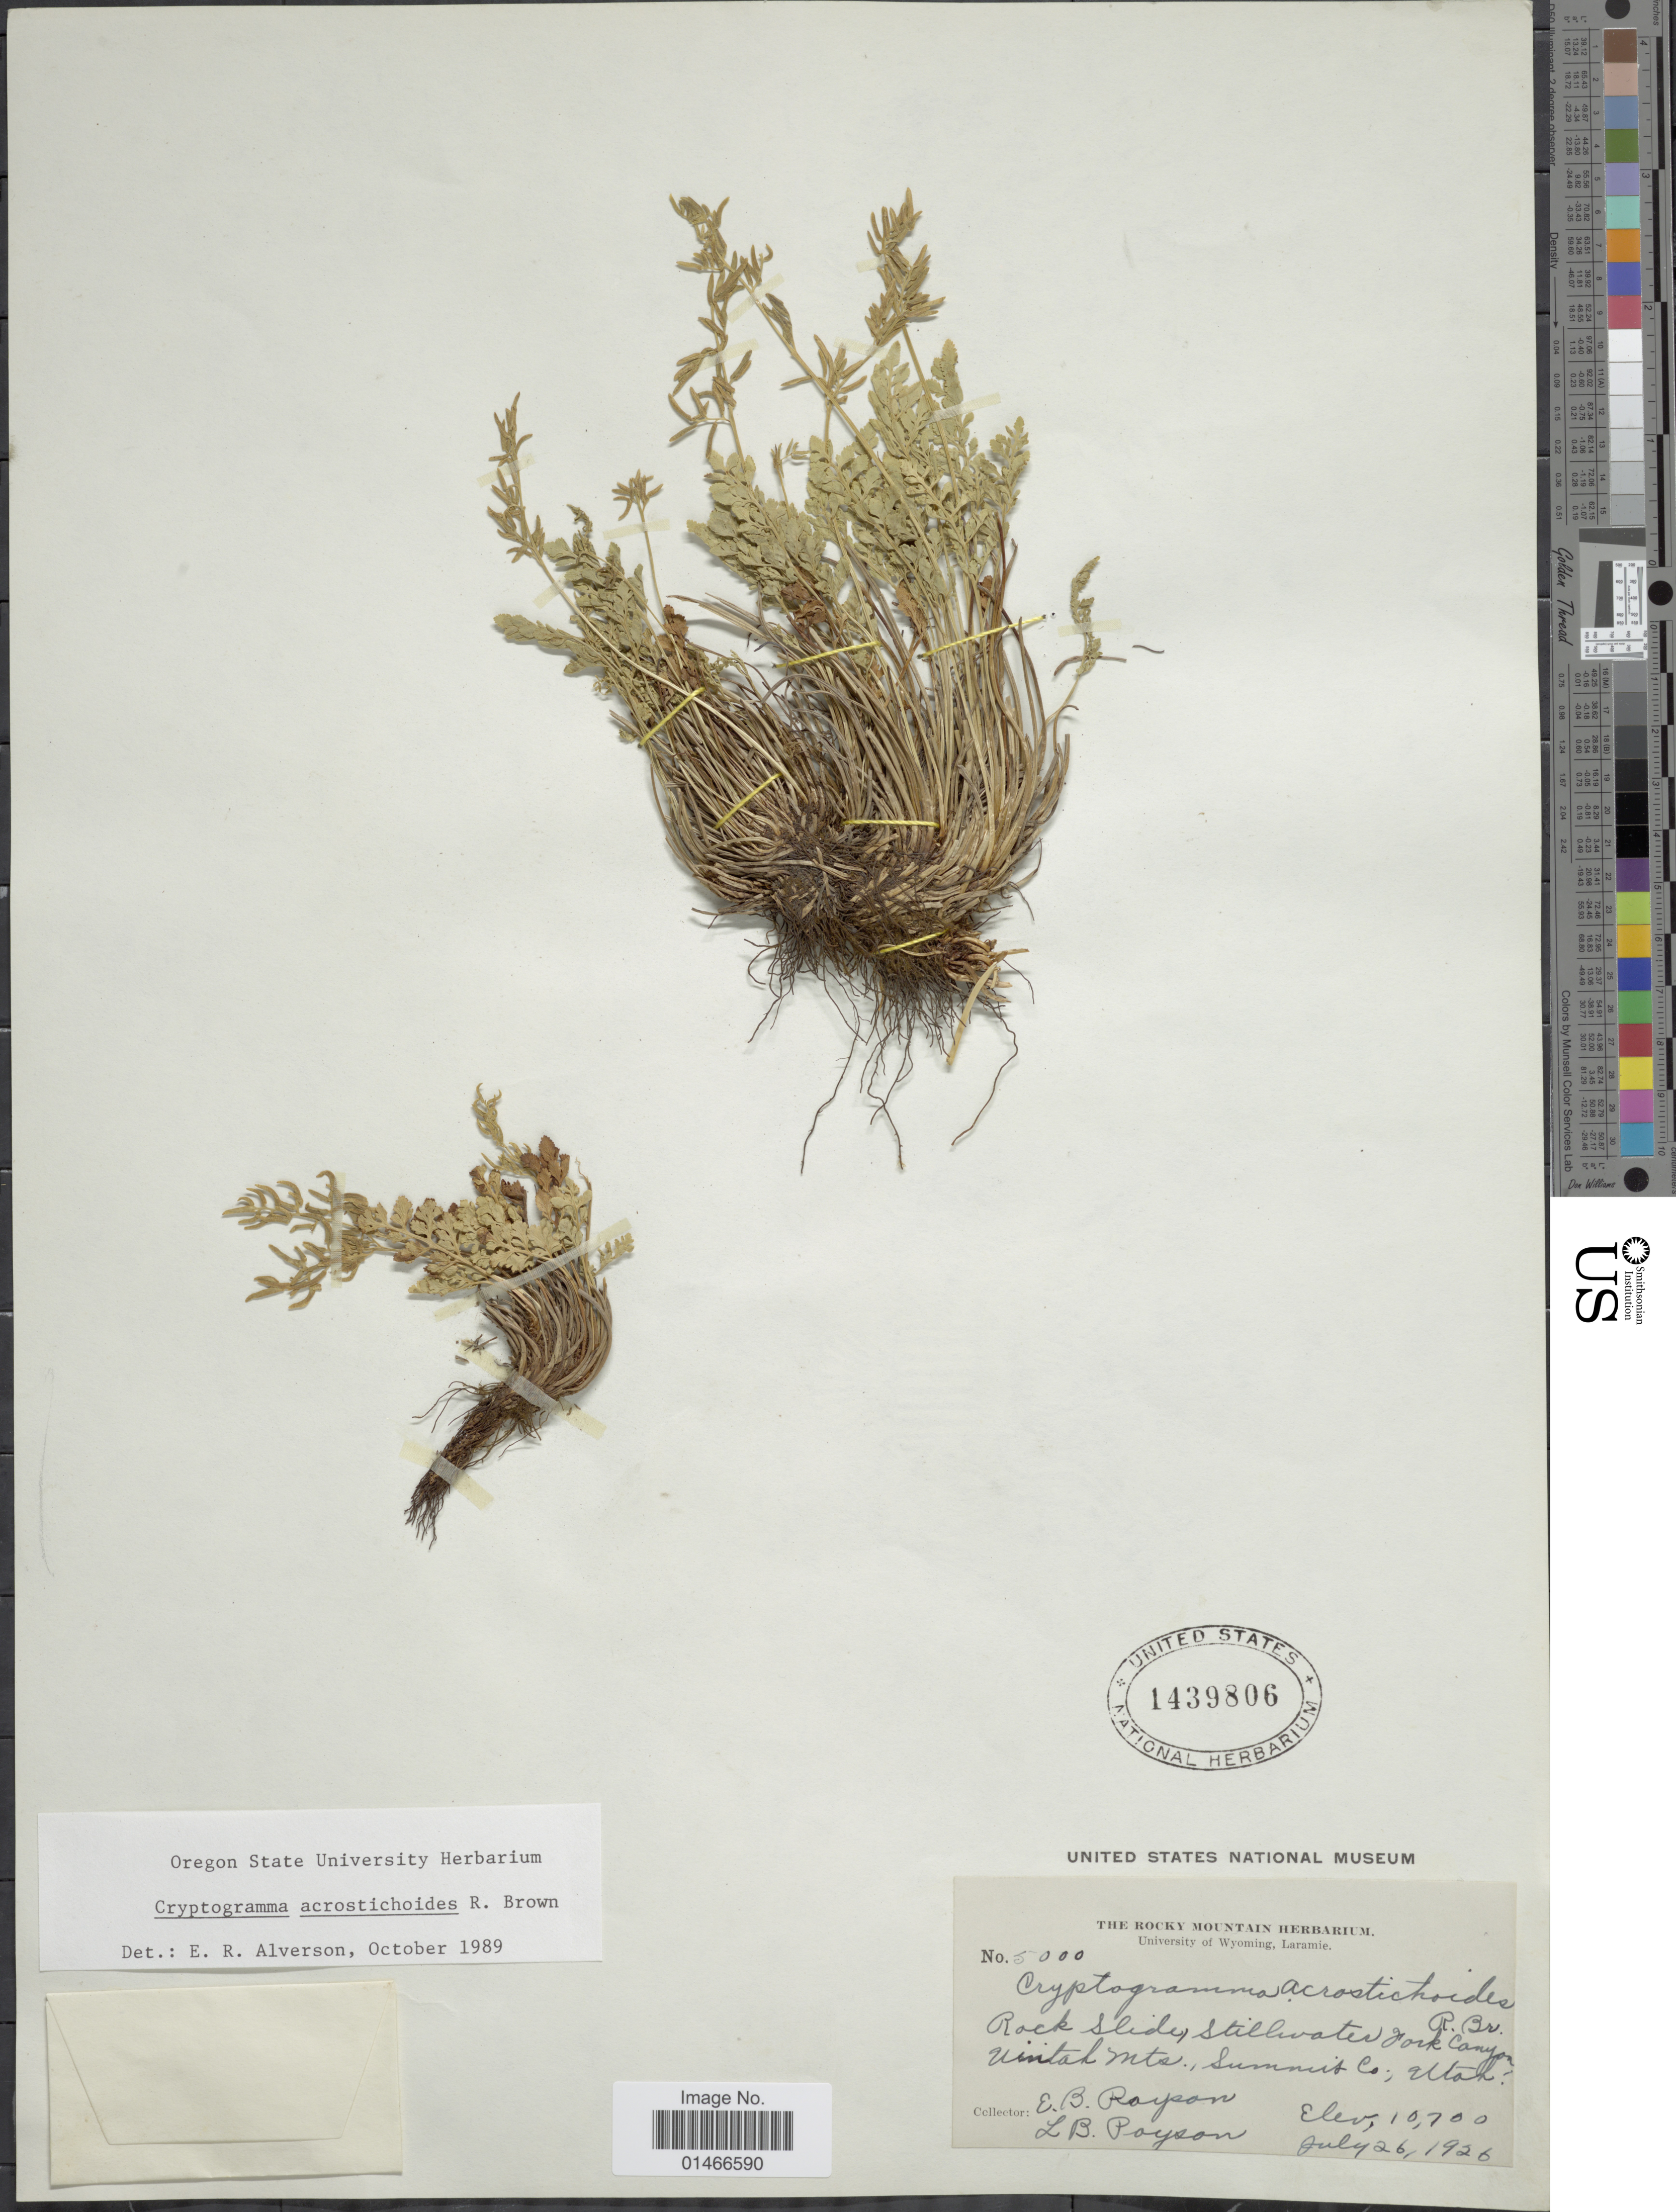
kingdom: Plantae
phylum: Tracheophyta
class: Polypodiopsida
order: Polypodiales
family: Pteridaceae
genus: Cryptogramma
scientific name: Cryptogramma acrostichoides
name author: R. Br.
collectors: E. B. Payson & L. Payson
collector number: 5000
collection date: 1926-07-26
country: United States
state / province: Utah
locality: Rock slide, Stillwater Fork Canyon. Uintah Mts., Summit Co., Utah.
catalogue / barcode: US 1439806